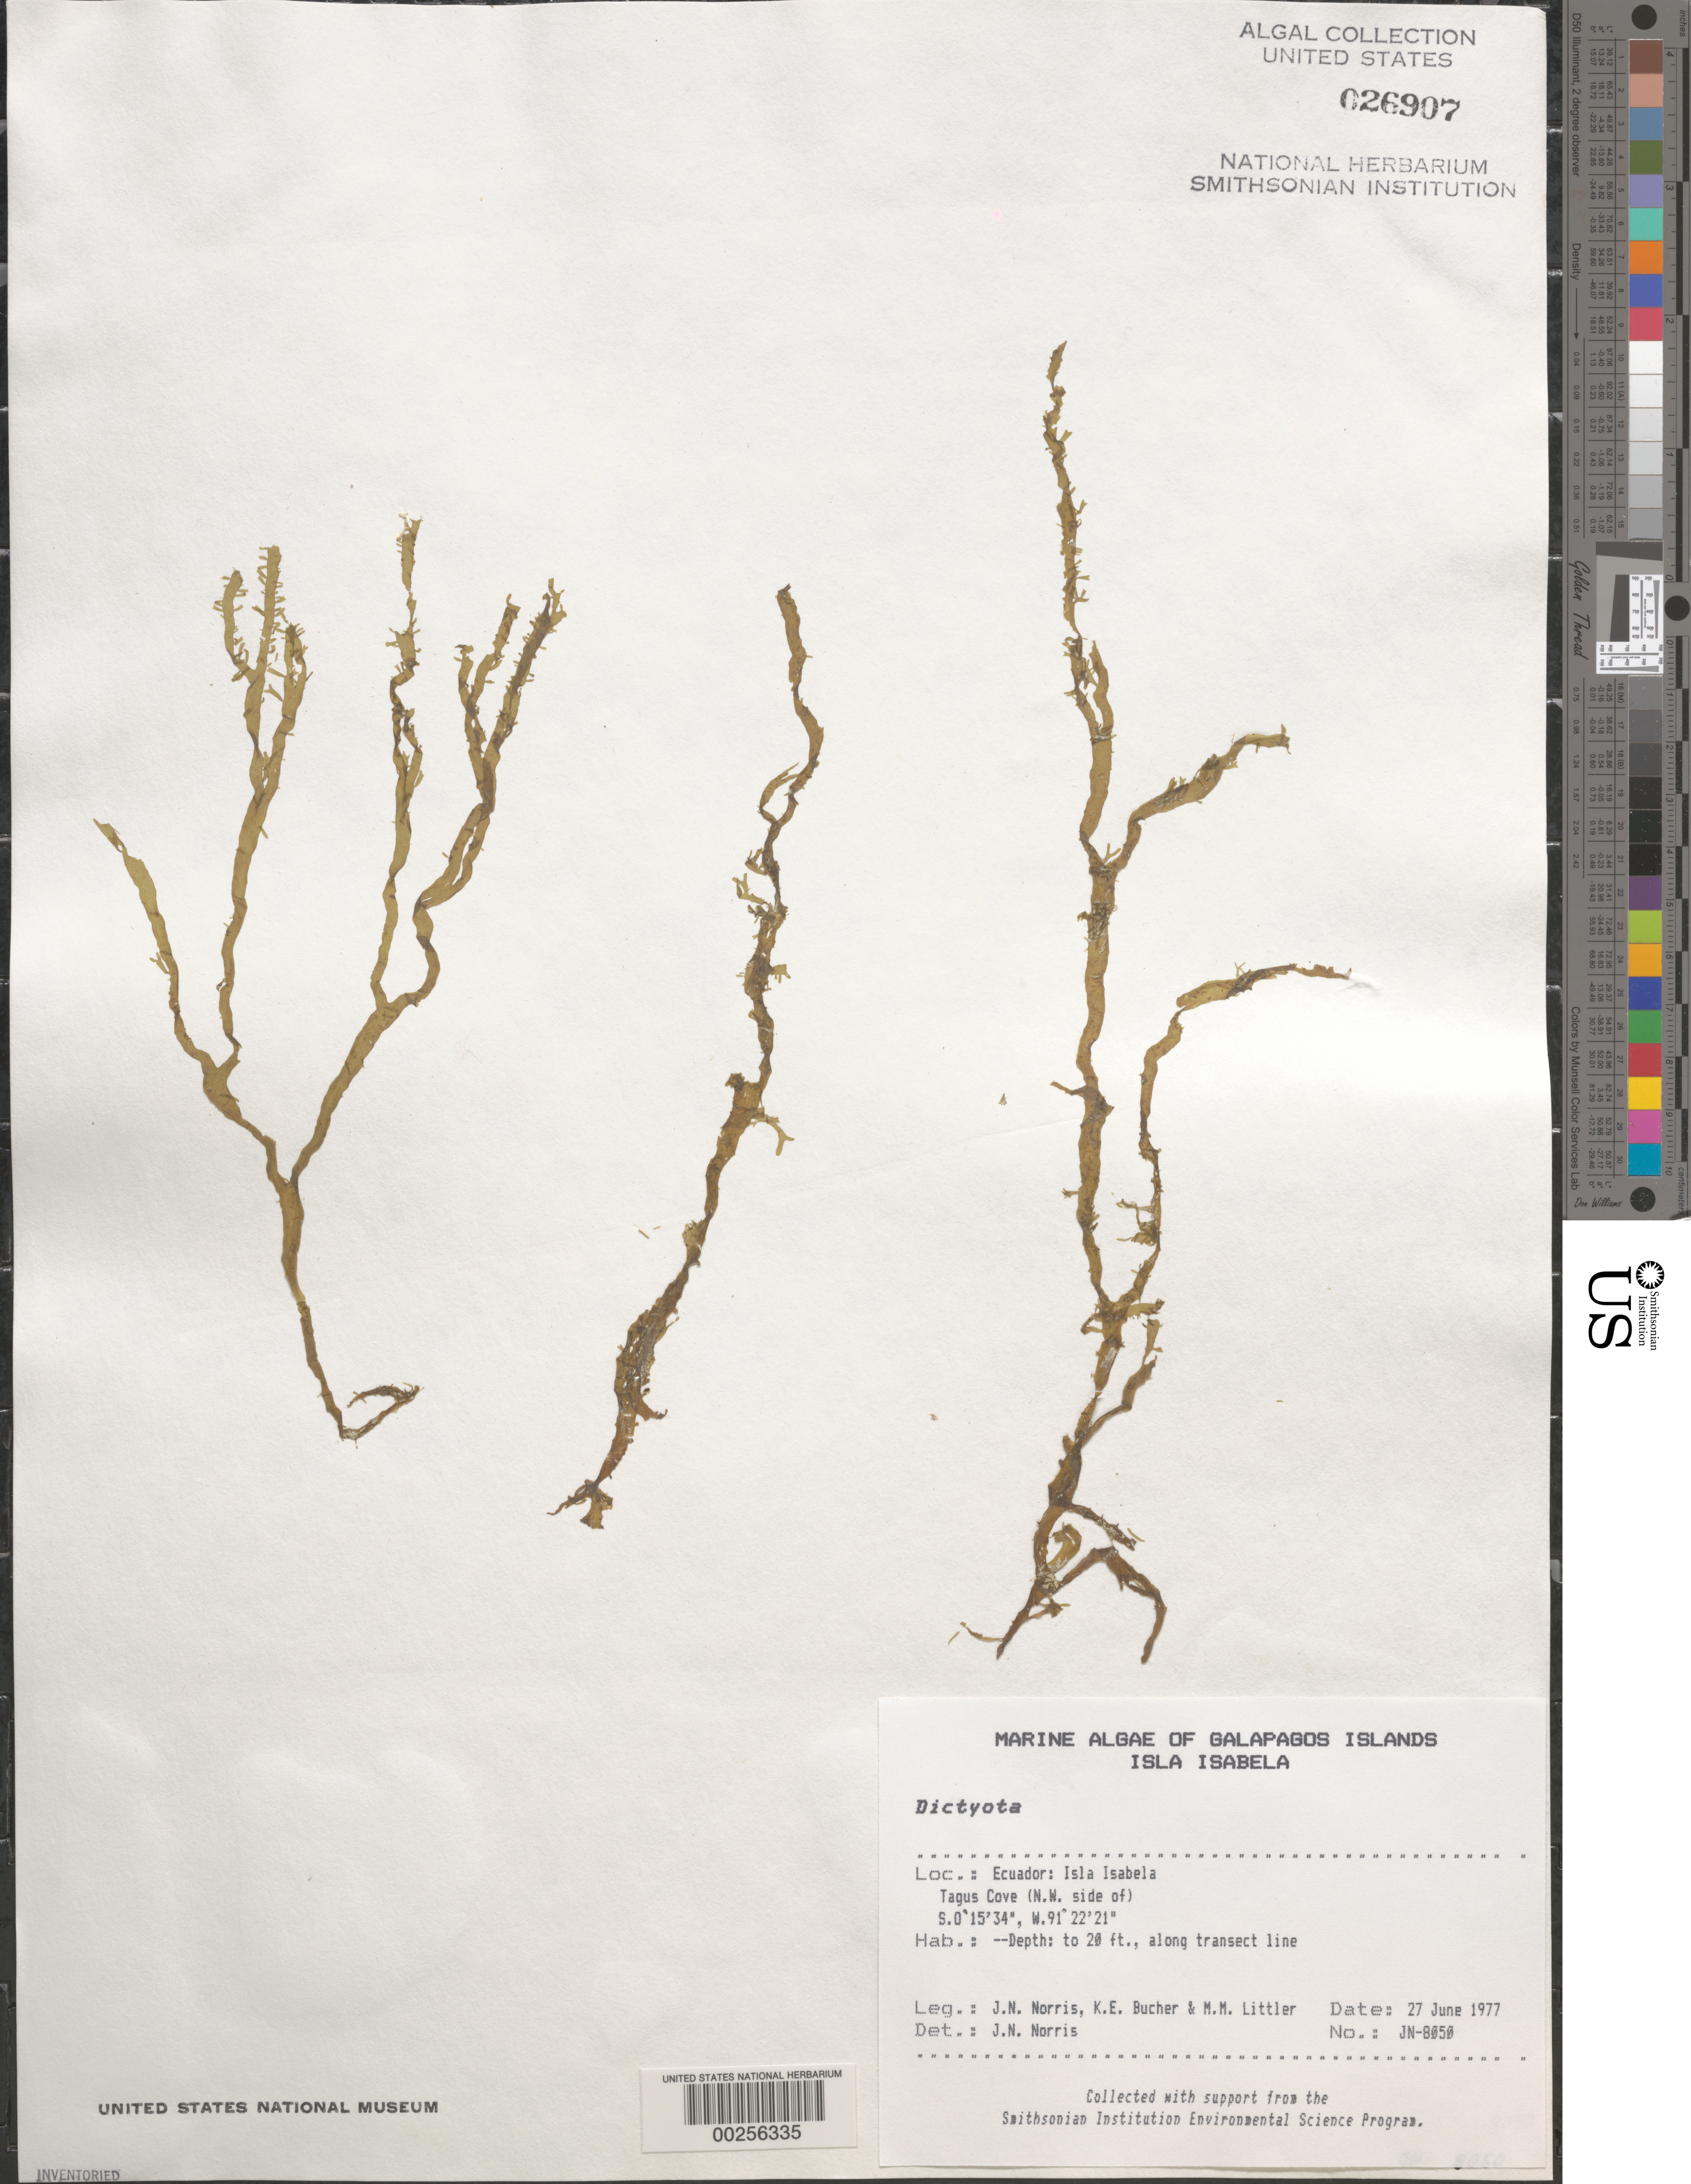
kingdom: Chromista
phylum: Ochrophyta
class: Phaeophyceae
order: Dictyotales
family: Dictyotaceae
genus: Dictyota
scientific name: Dictyota sp.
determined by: Norris, James N.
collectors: J. N. Norris, K. E. Bucher & M. M. Littler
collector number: JN-8050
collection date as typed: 27 Jun 1977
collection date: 1977-06-27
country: Ecuador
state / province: Colón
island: Isabela [Albemarle]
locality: Tagus Cove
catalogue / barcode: US 26907